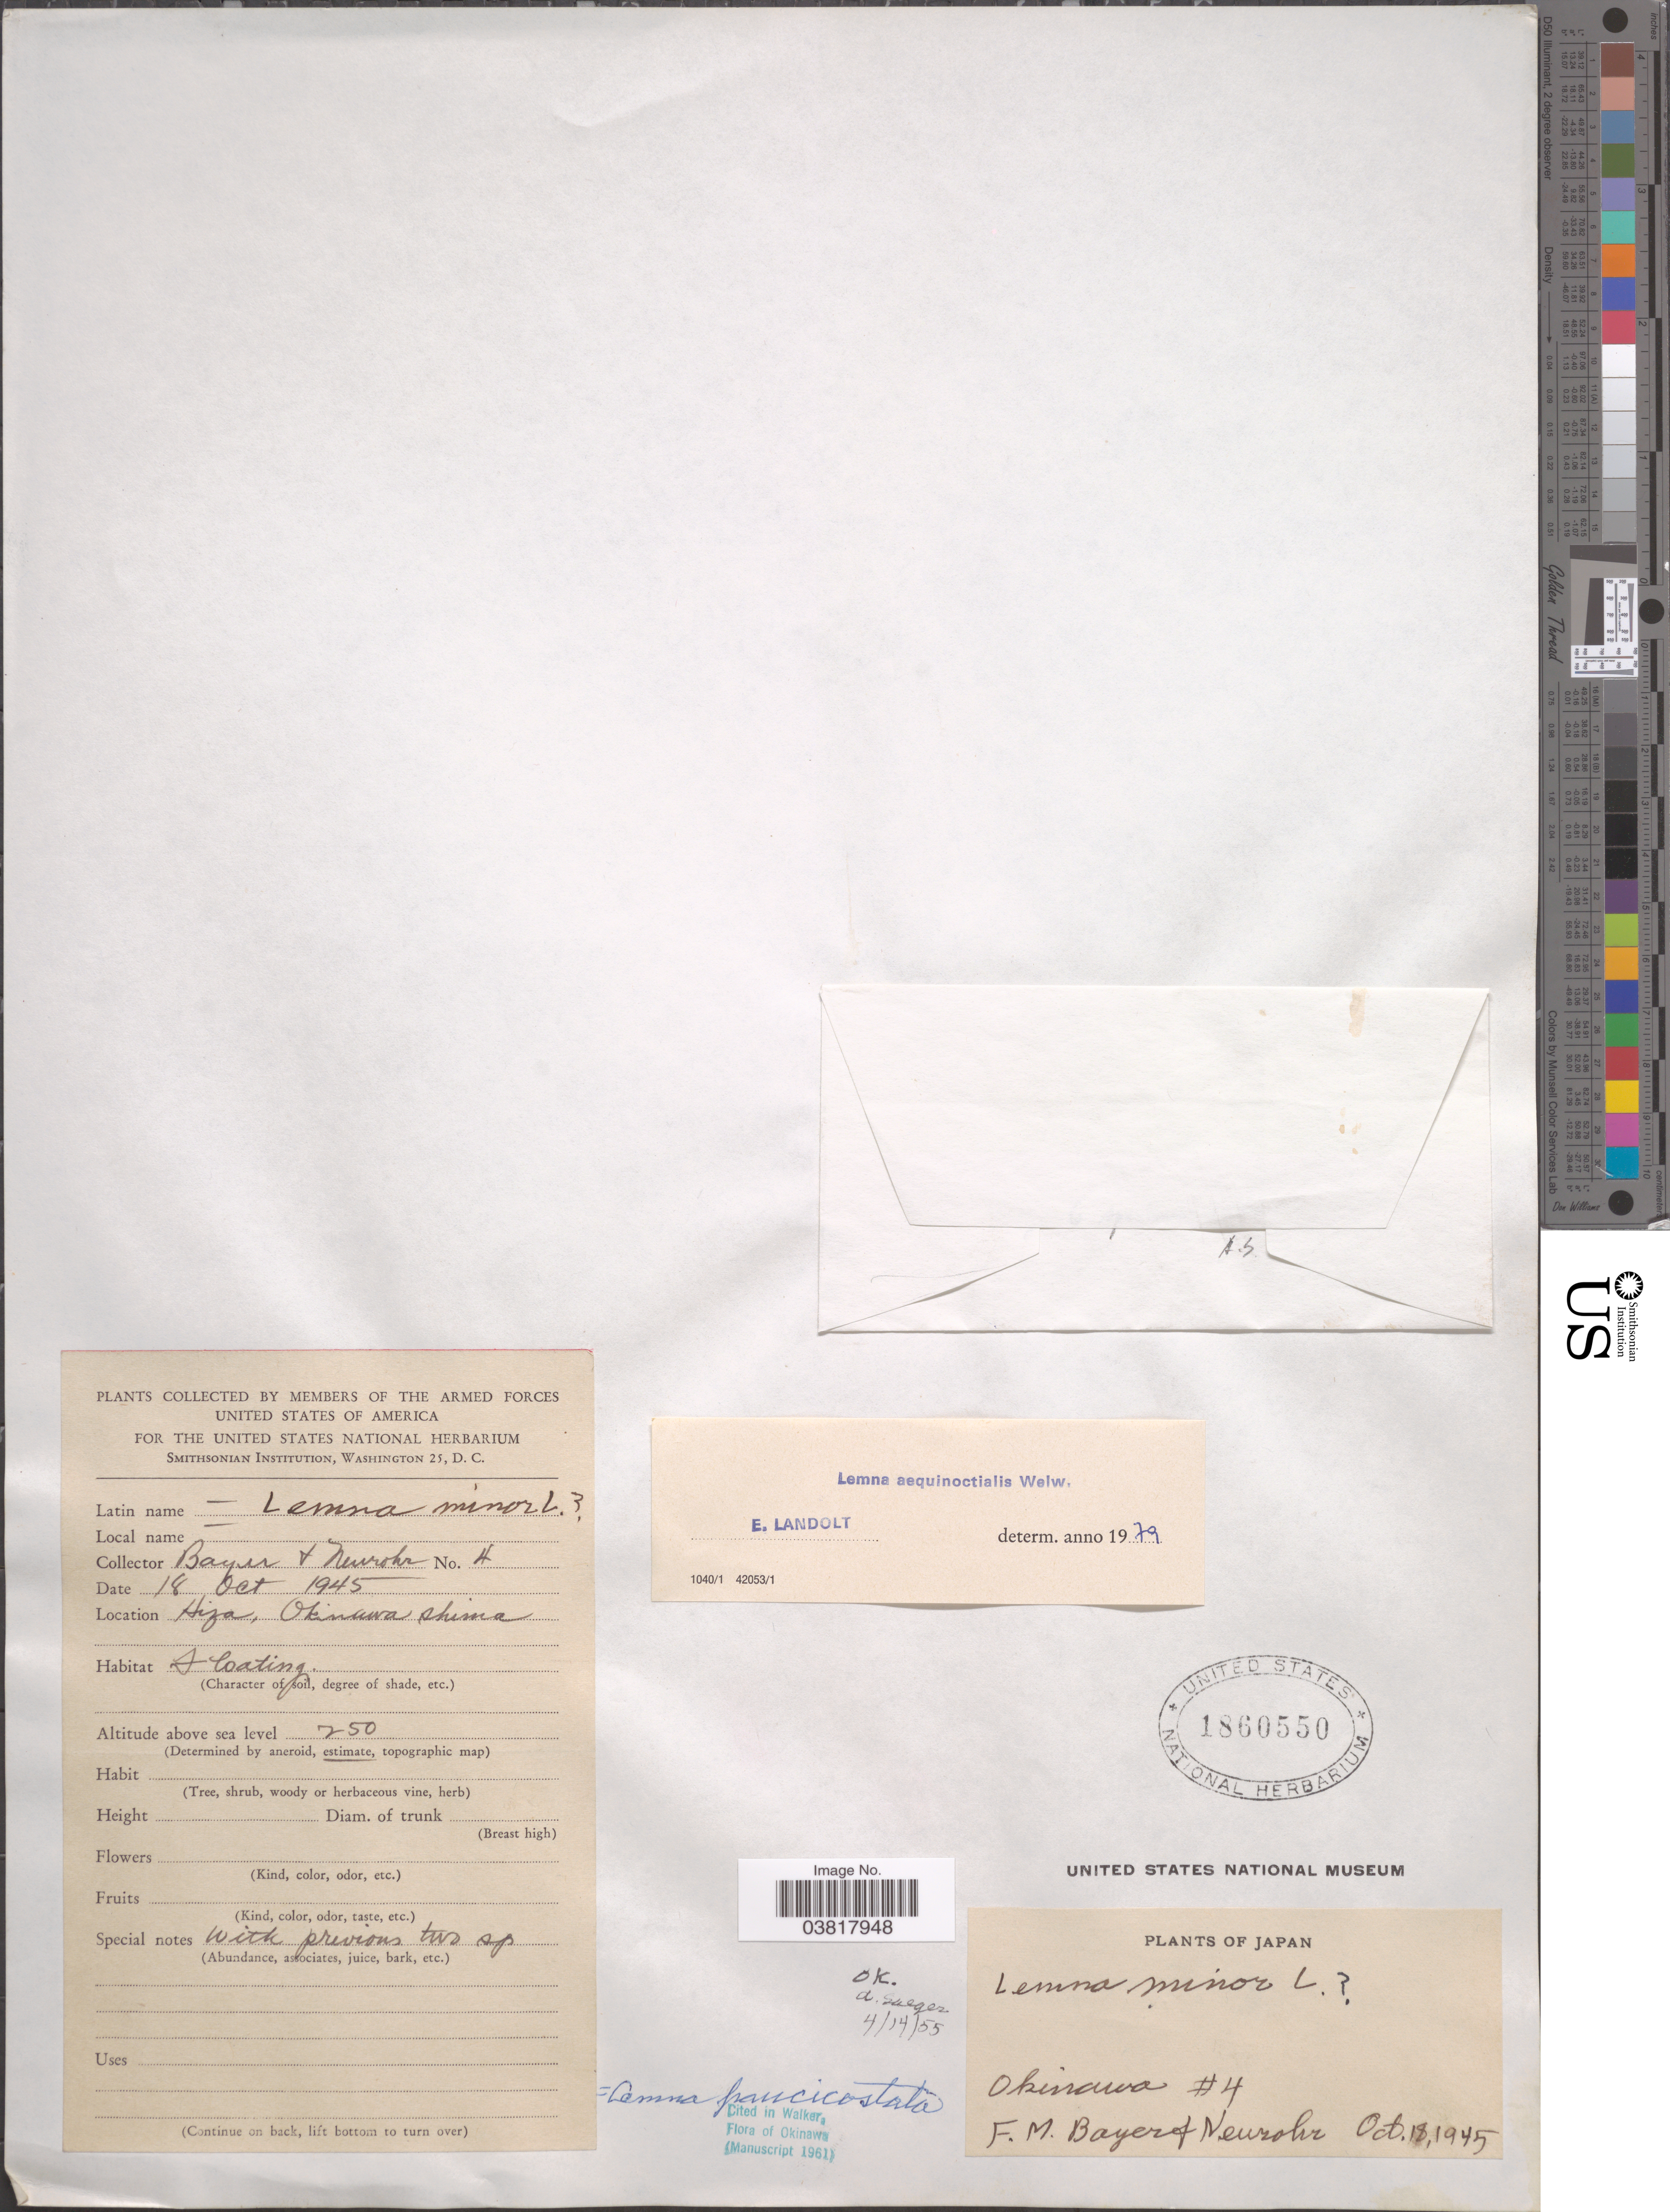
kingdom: Plantae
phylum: Tracheophyta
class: Liliopsida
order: Alismatales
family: Araceae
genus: Lemna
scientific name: Lemna aequinoctialis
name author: Welw.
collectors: F. Bayer & Neurohr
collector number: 4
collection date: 1945-10-18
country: Japan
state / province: Okinawa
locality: Hiza, Okinawa shima.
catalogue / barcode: US 1860550